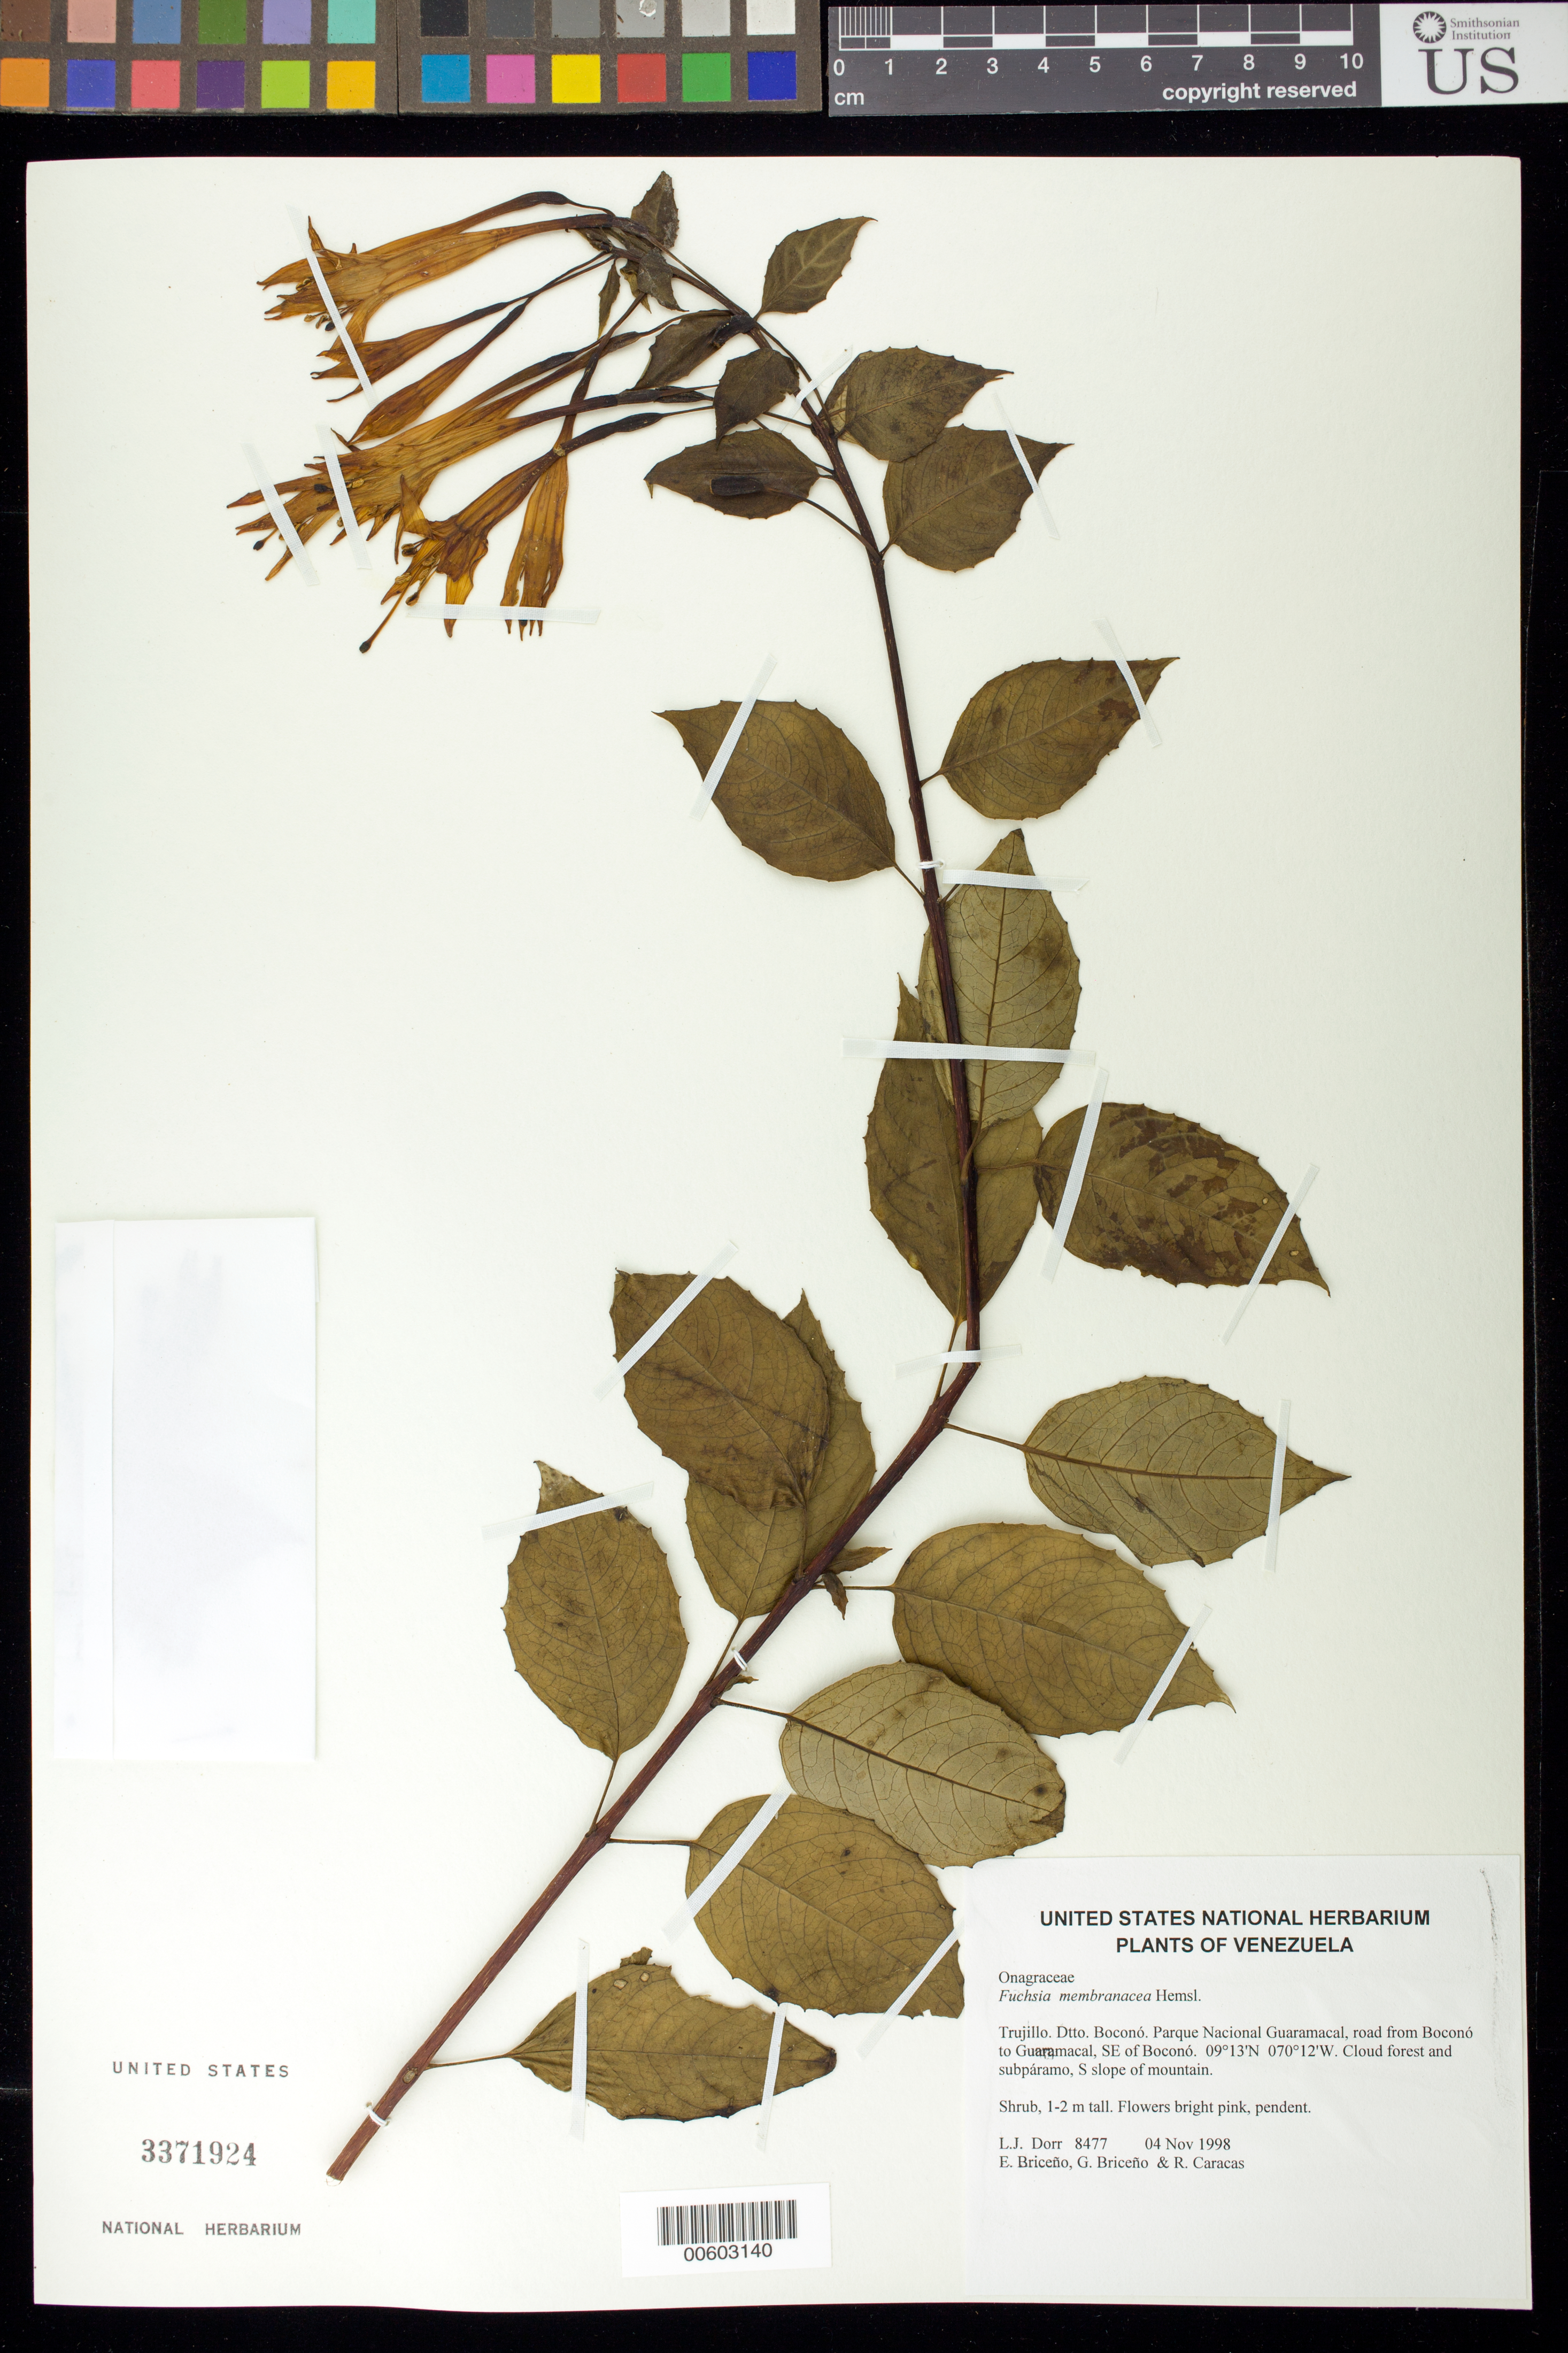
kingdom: Plantae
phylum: Tracheophyta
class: Magnoliopsida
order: Myrtales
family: Onagraceae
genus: Fuchsia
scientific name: Fuchsia membranacea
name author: Hemsl.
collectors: L. J. Dorr, E. Briceño, G. Briceño & R. Caracas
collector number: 8477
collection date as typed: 04 Nov 1998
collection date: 1998-11-04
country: Venezuela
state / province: Trujillo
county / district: Boconó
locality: Parque Nacional Guaramacal, road from Boconó to Guaramacal, SE of Boconó.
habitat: Cloud forest and subpáramo, S slope of mountain.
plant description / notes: C, COL, CTES, F, PORT, TEX, US, WIS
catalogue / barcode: US 3371924